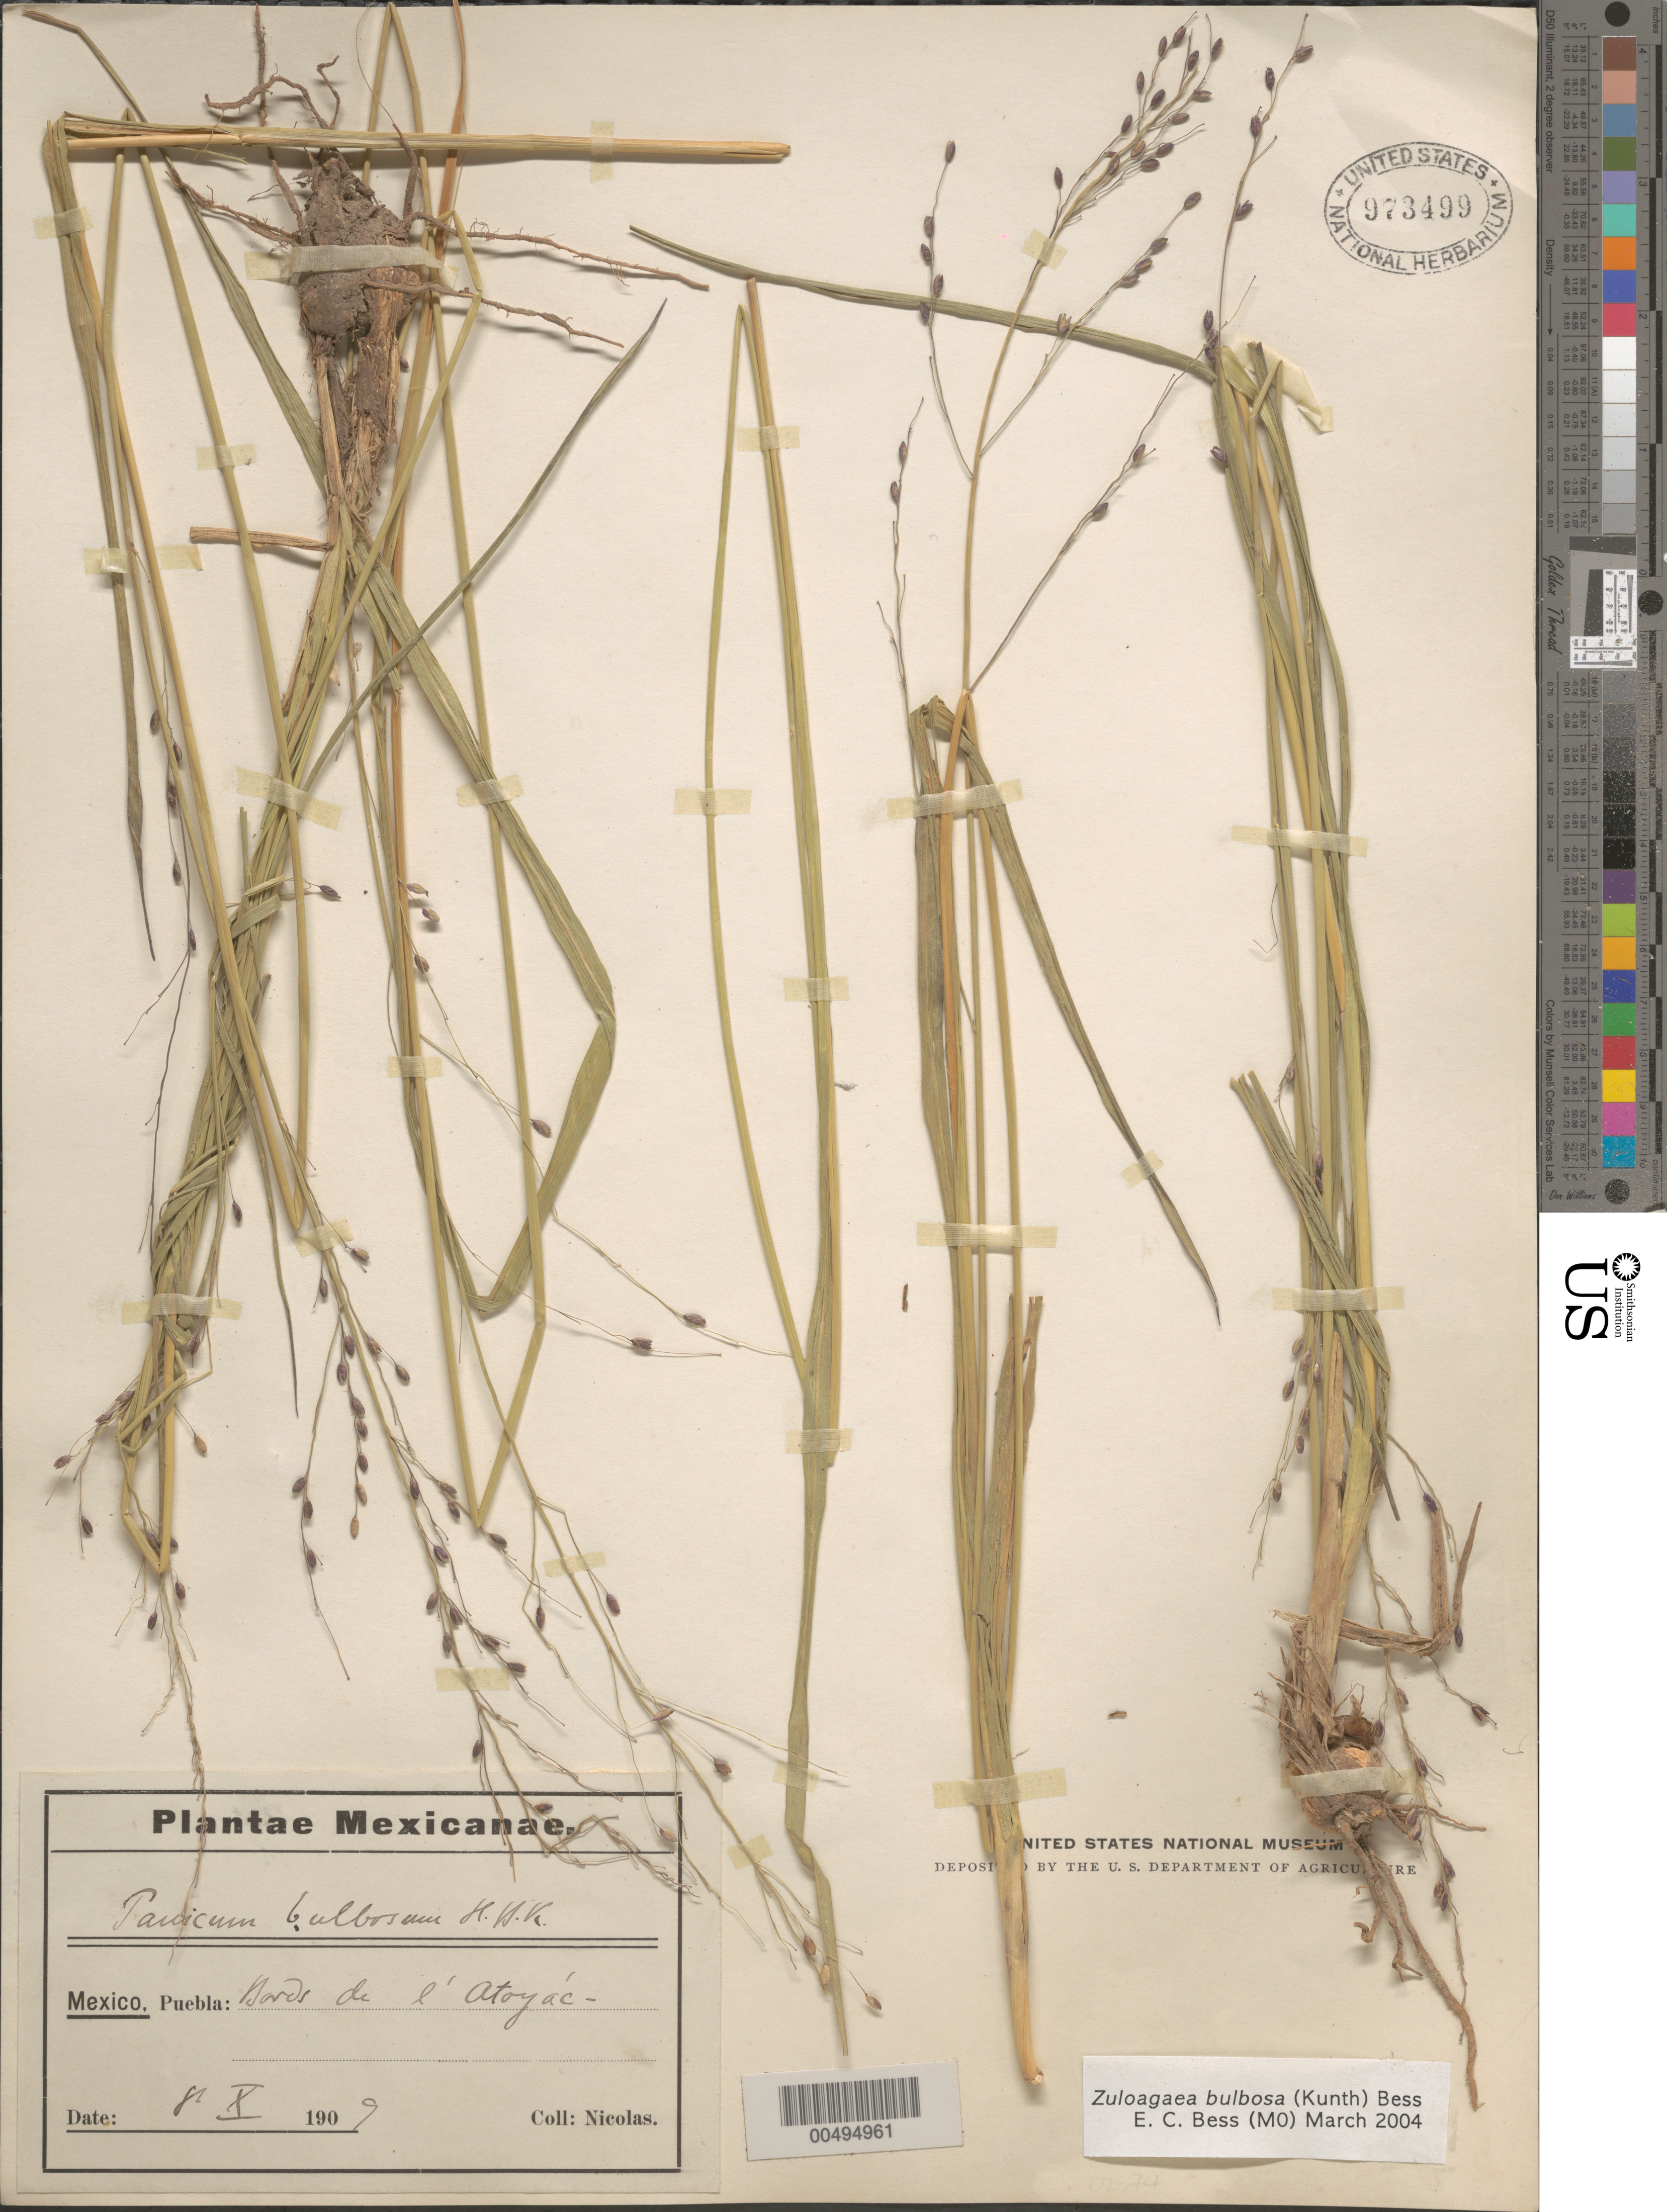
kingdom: Plantae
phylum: Tracheophyta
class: Liliopsida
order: Poales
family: Poaceae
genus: Panicum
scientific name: Panicum bulbosum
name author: Kunth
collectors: -. Nicolas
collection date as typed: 8 Oct 1909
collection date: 1909-10-08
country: Mexico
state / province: Puebla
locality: Bords de l'Atoy c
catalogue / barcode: US 973499